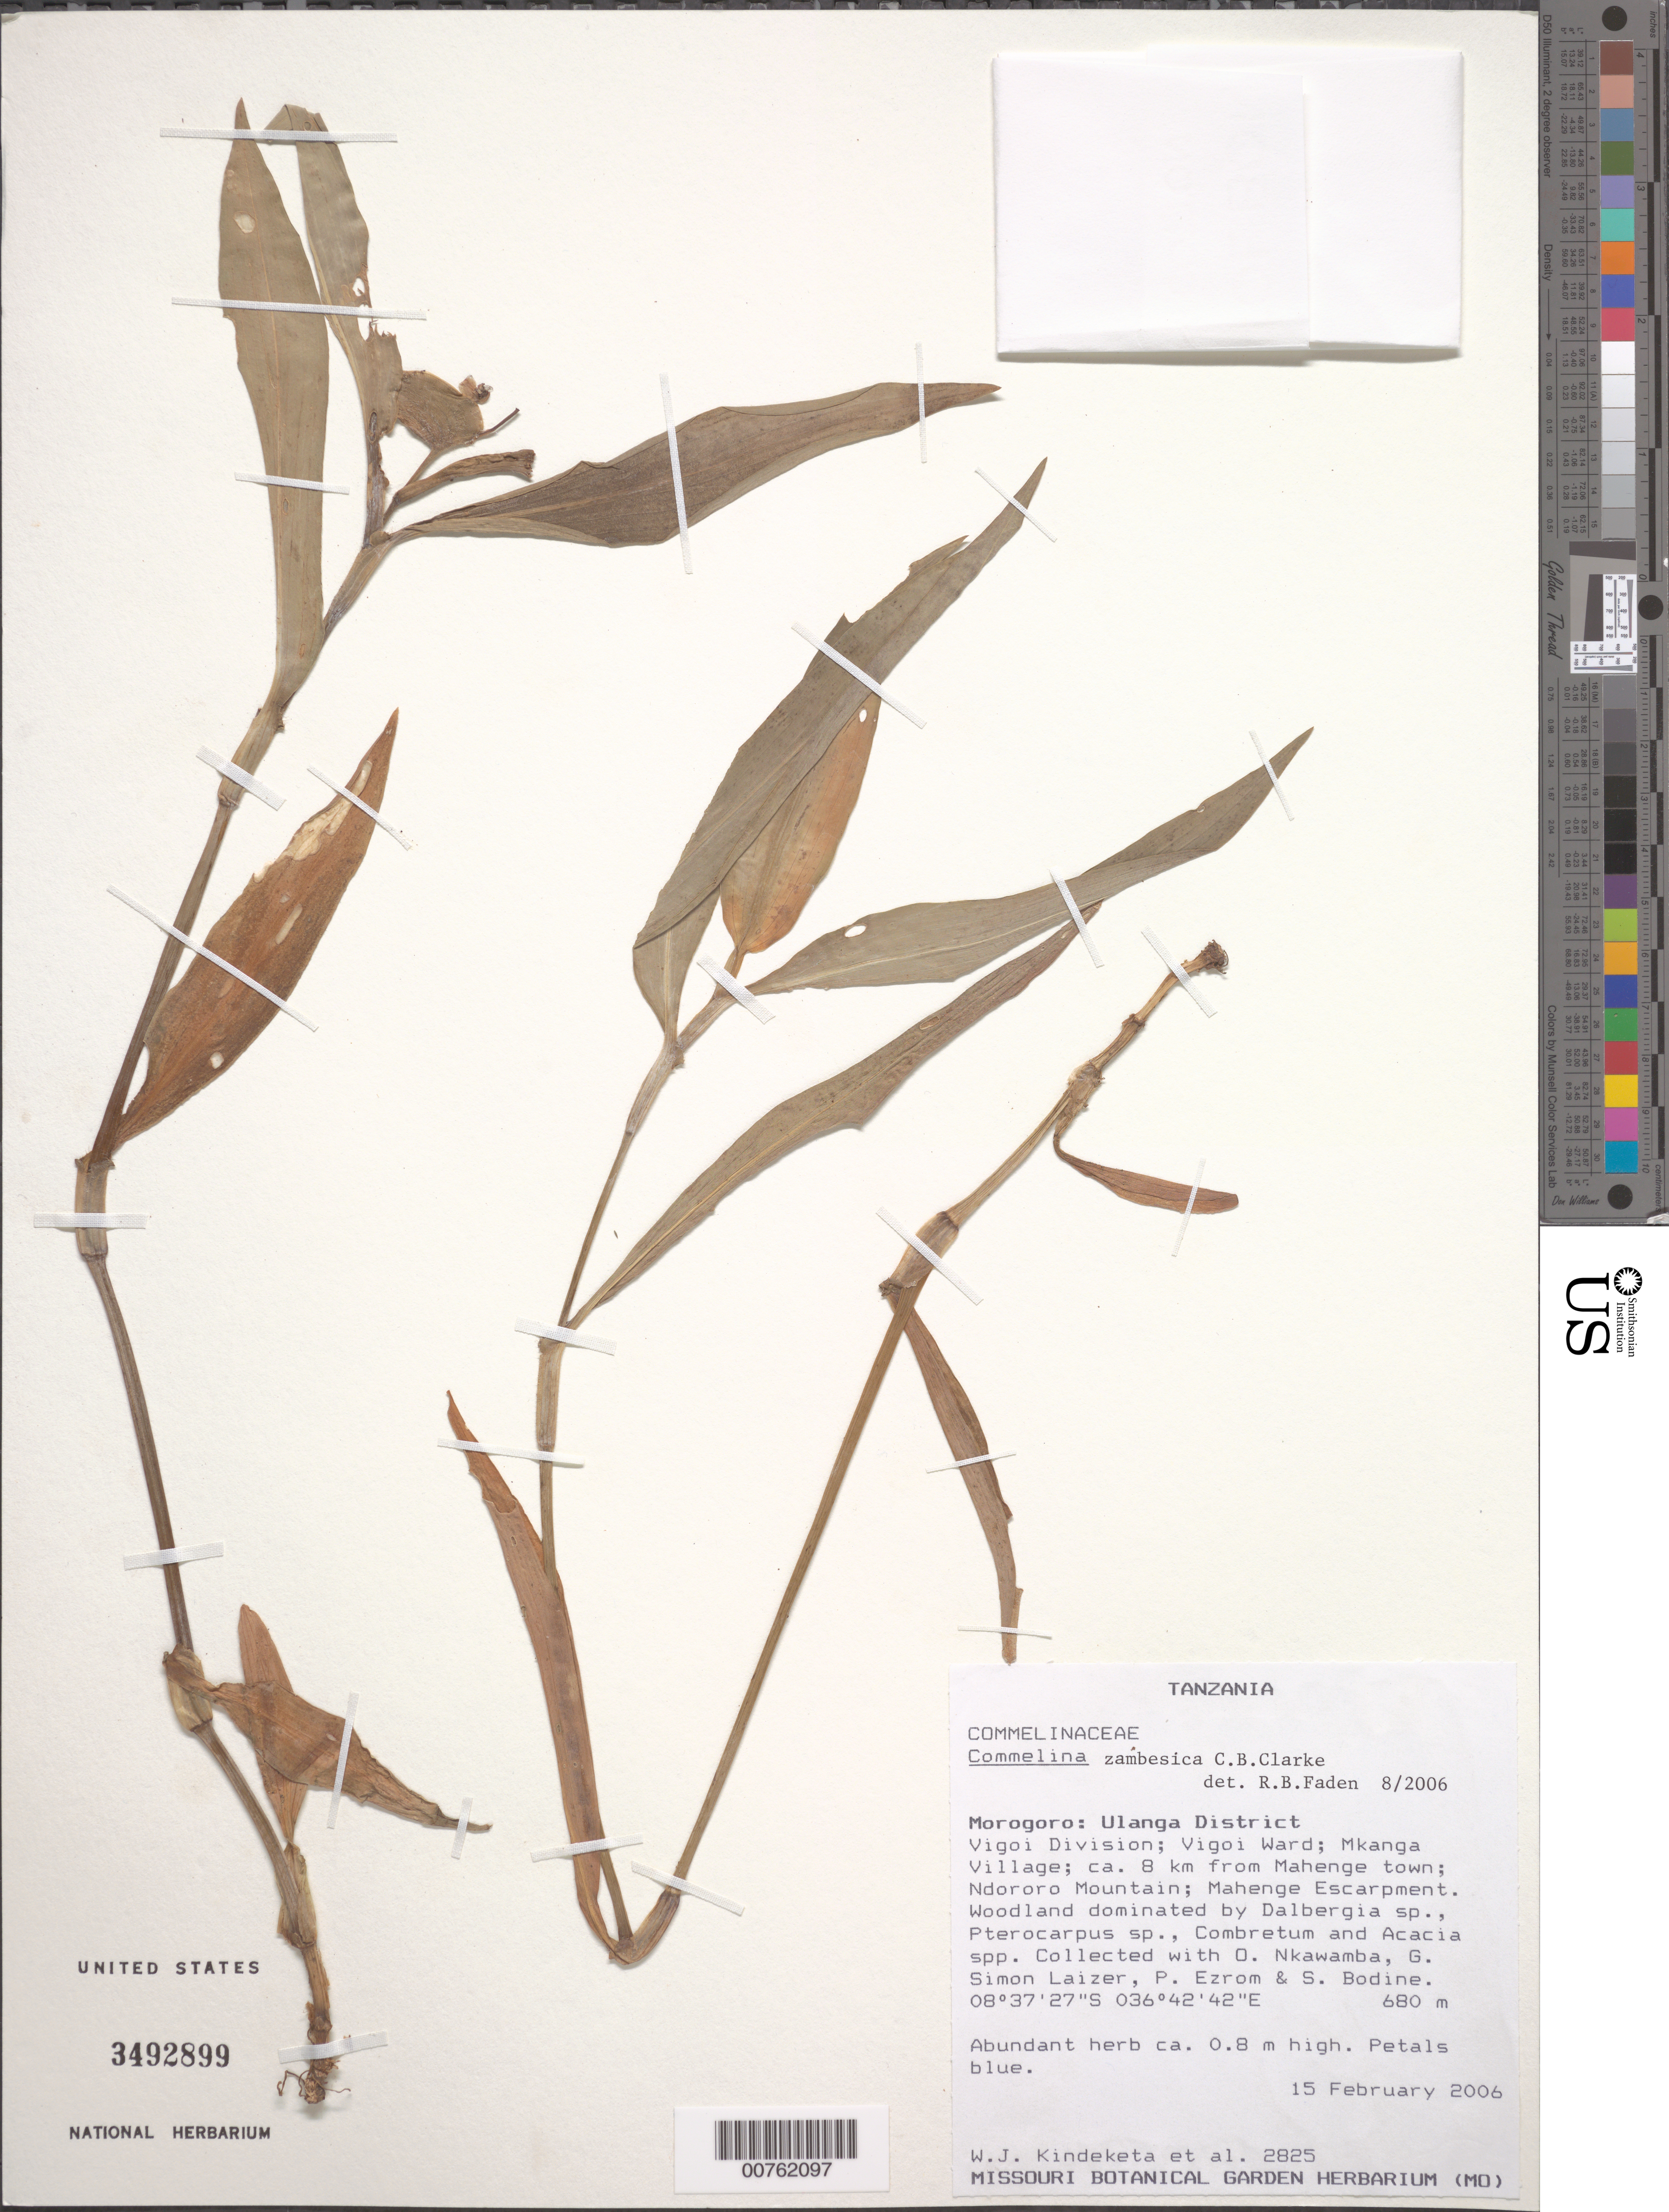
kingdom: Plantae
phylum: Tracheophyta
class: Liliopsida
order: Commelinales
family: Commelinaceae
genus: Commelina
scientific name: Commelina zambesica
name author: C.B. Clarke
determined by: Faden, Robert B., (US), Smithsonian Institution - National Museum of Natural History (UNITED STATES)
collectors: W. J. Kindeketa et al.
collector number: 2825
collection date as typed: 15 Feb 2006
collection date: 2006-02-15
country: Tanzania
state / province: Morogoro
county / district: Ulanga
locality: Vigoi Division; Vigoi Ward; Mkanga Village; ca. 8 km from Mahenge town; Ndororo Mountain; Mahenge Escarpment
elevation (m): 680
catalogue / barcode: US 3492899